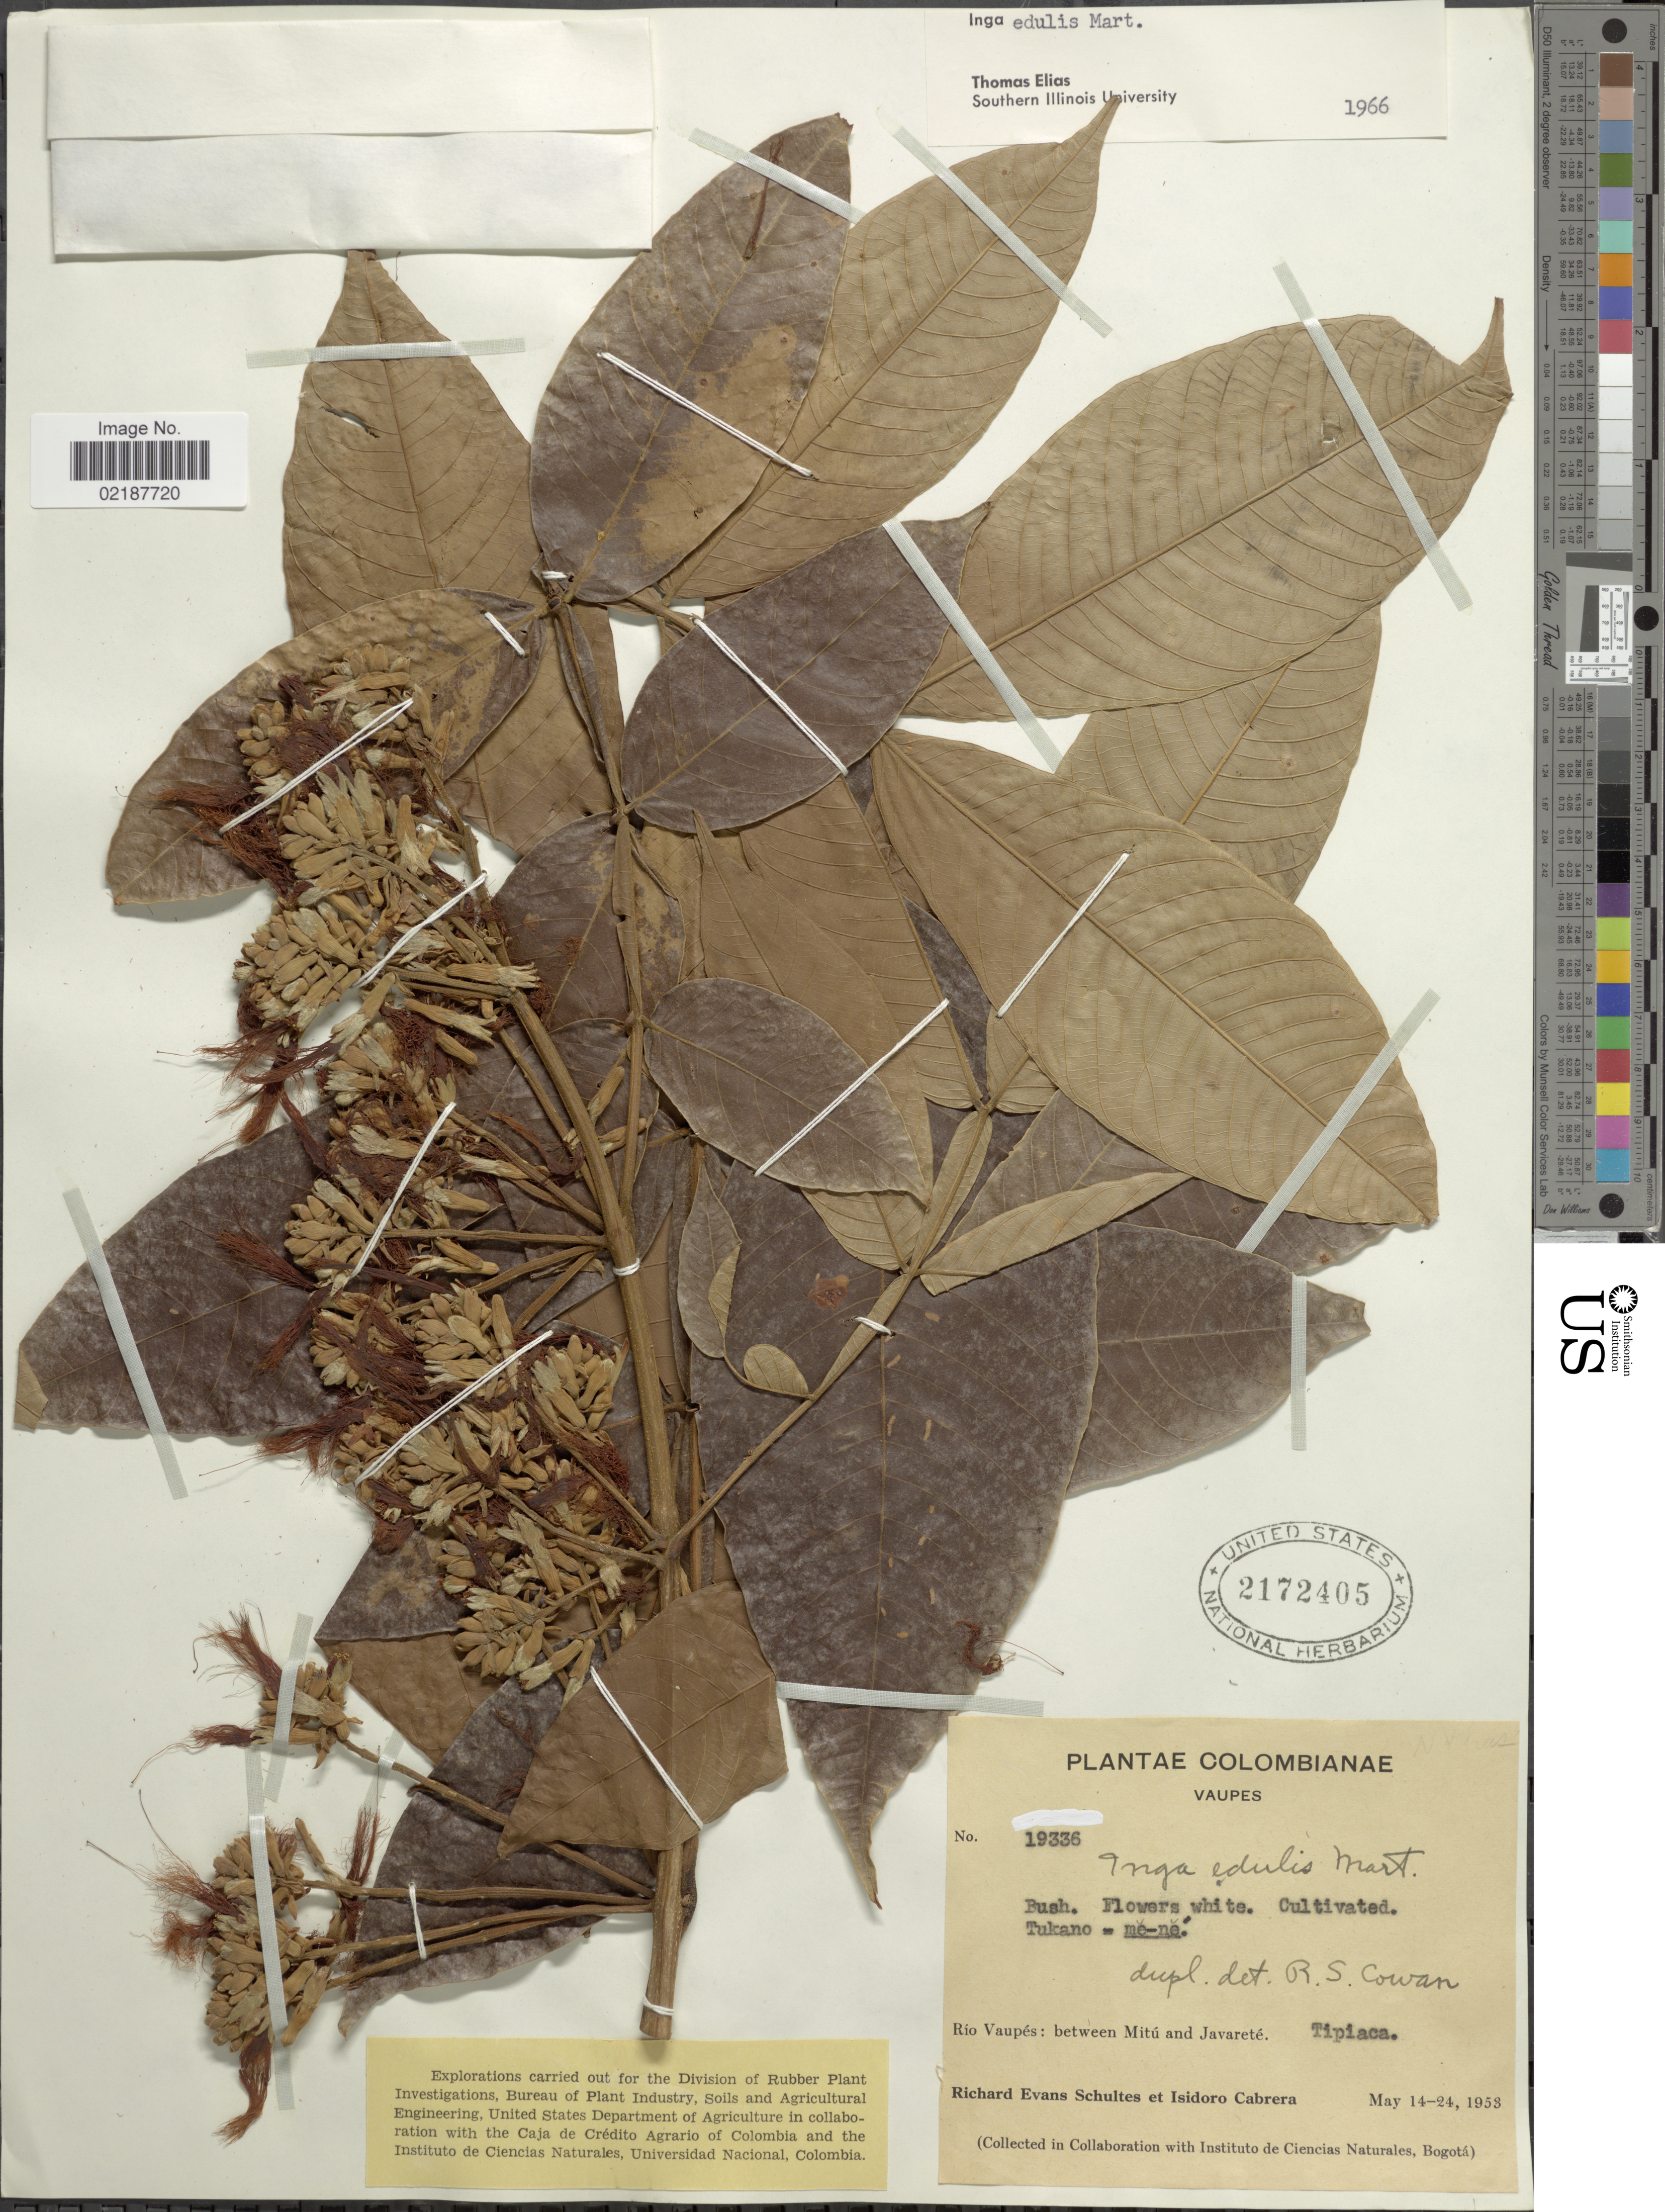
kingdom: Plantae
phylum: Tracheophyta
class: Magnoliopsida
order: Fabales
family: Fabaceae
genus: Inga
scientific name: Inga edulis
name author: Mart.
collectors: R. E. Schultes & I. Cabrera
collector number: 19336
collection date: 1953-05-14/1953-05-24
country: Colombia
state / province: Vaupés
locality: Rio Vaupes: between Mitu and Javarete, Tipiaca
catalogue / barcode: US 2172405